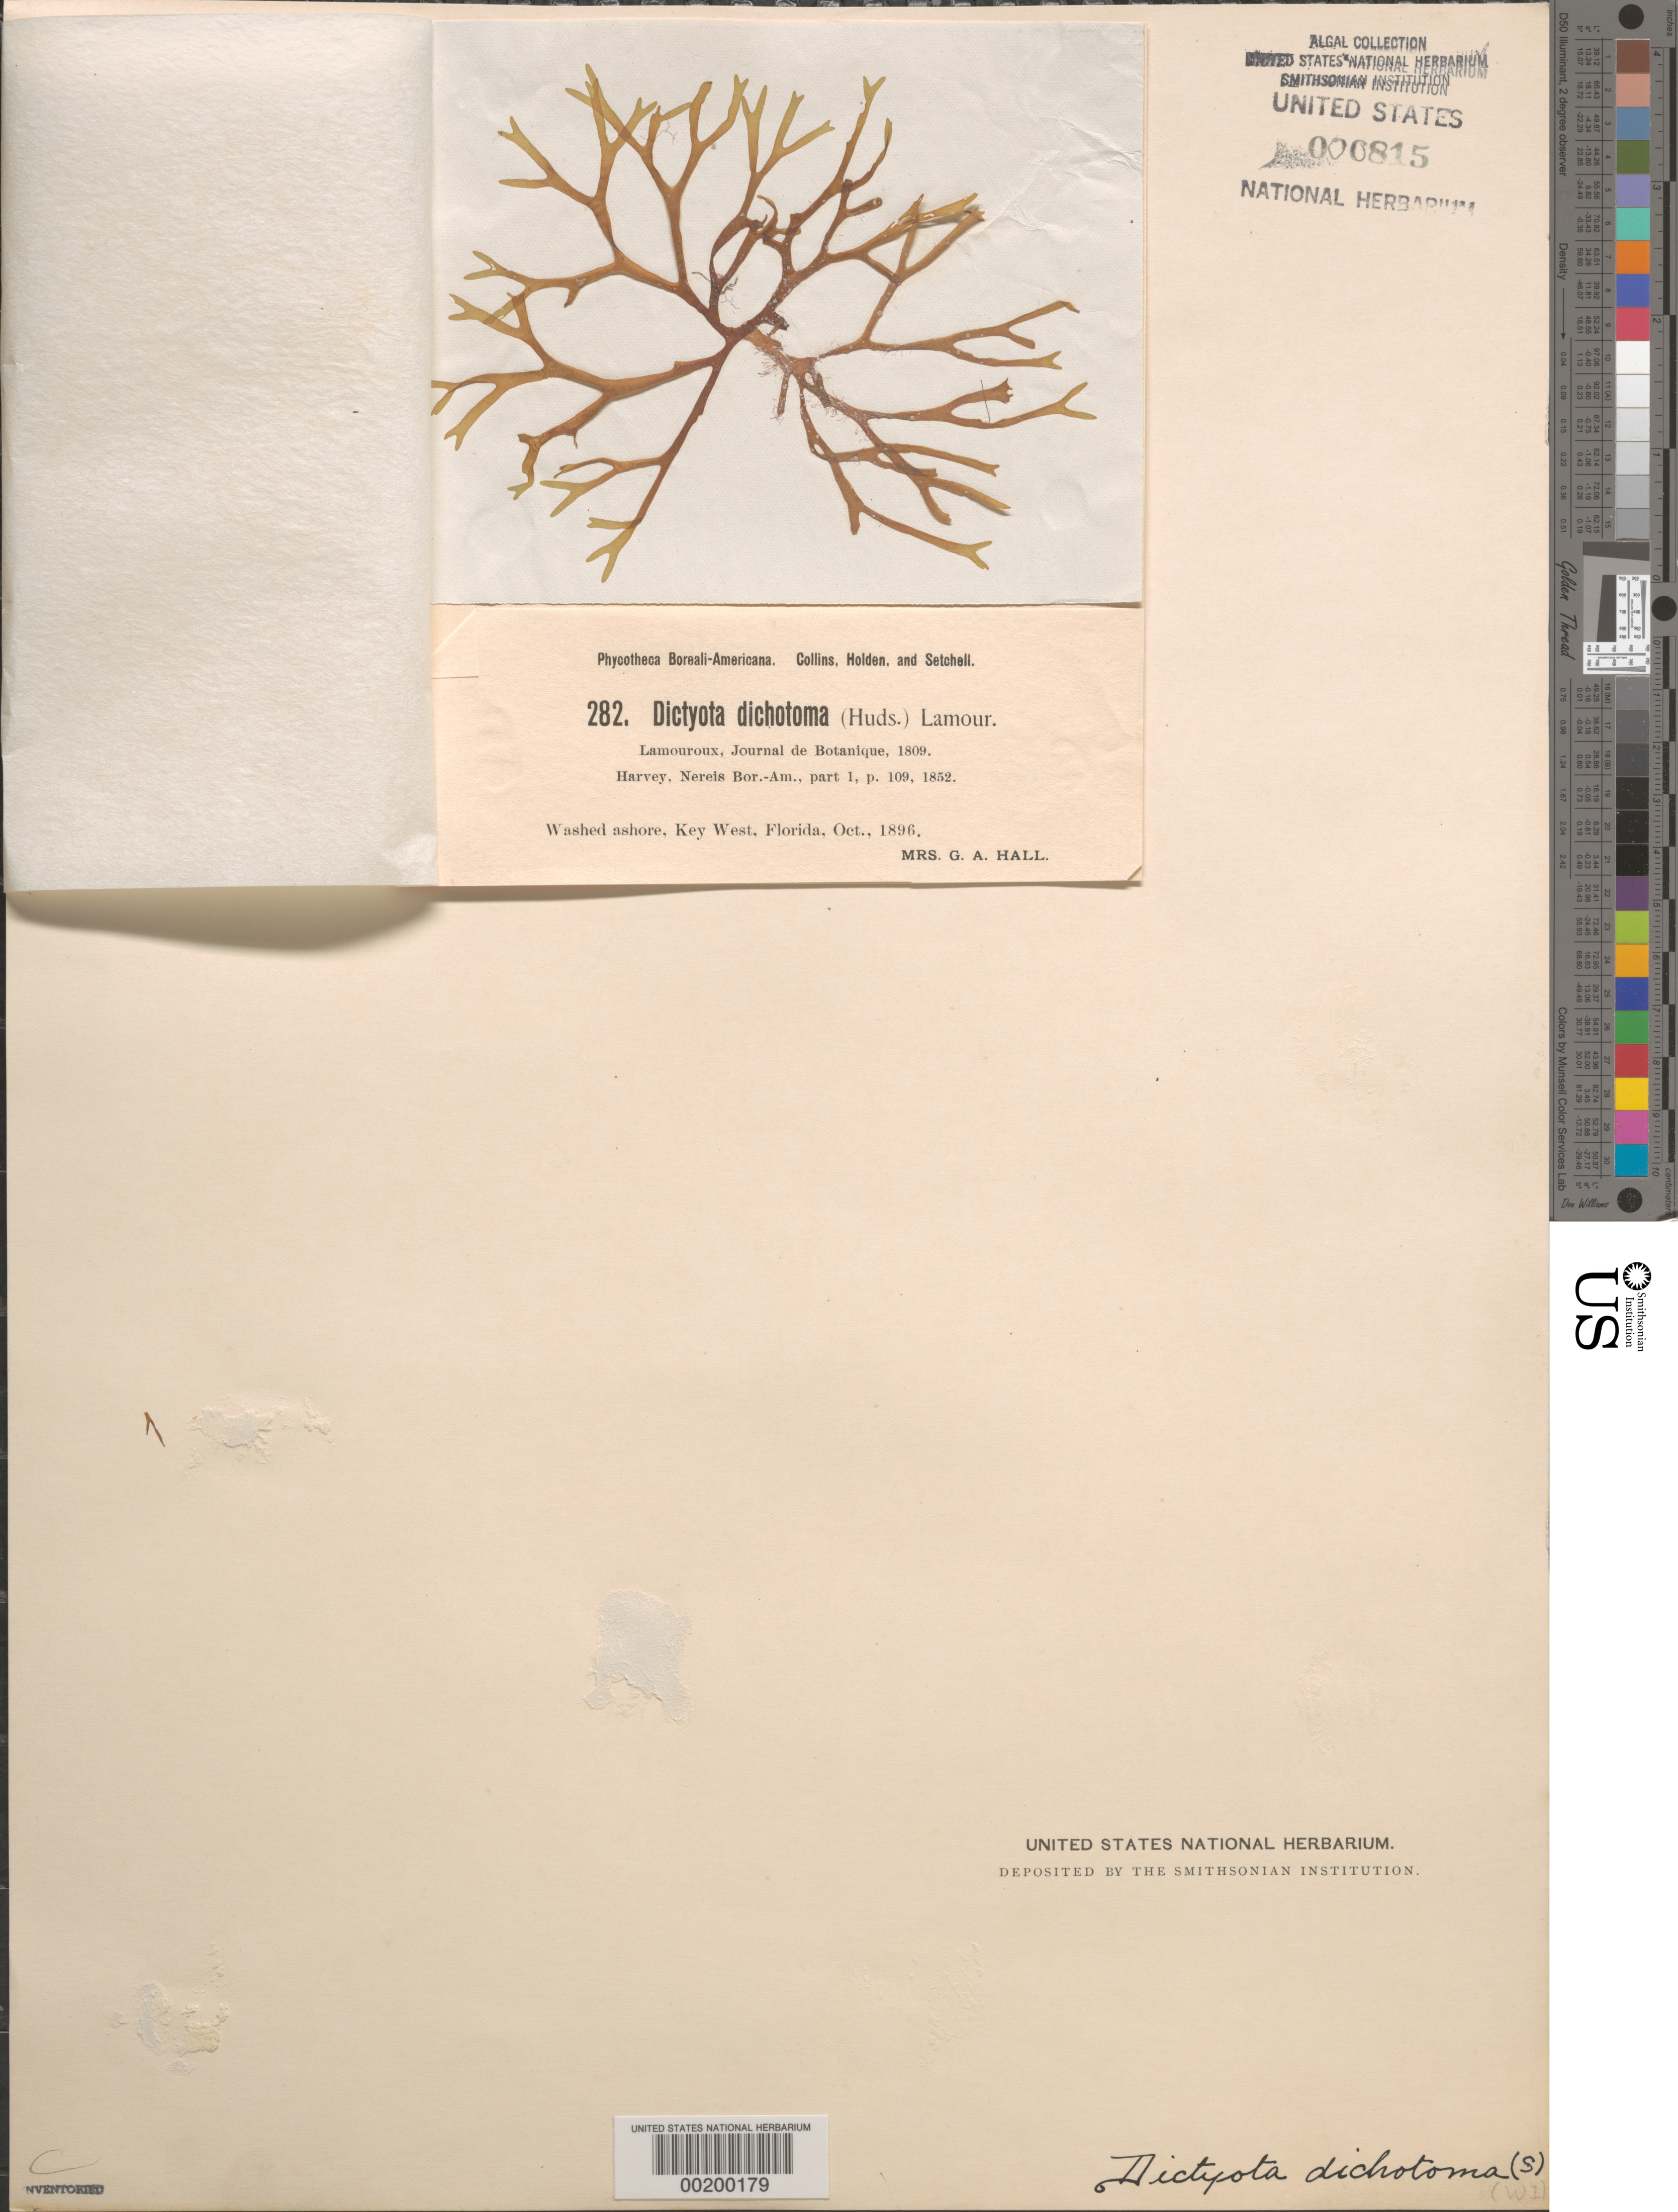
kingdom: Chromista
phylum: Ochrophyta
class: Phaeophyceae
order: Dictyotales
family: Dictyotaceae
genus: Dictyota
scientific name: Dictyota dichotoma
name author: (Huds.) J.V.Lamouroux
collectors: Mrs. Hall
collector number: PB-A 282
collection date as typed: Oct 1896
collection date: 1896-10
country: United States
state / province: Florida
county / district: Monroe County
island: Key West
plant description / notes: Collins, Holden & Setchell, Phycotheca Boreali-Americana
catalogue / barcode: US 815